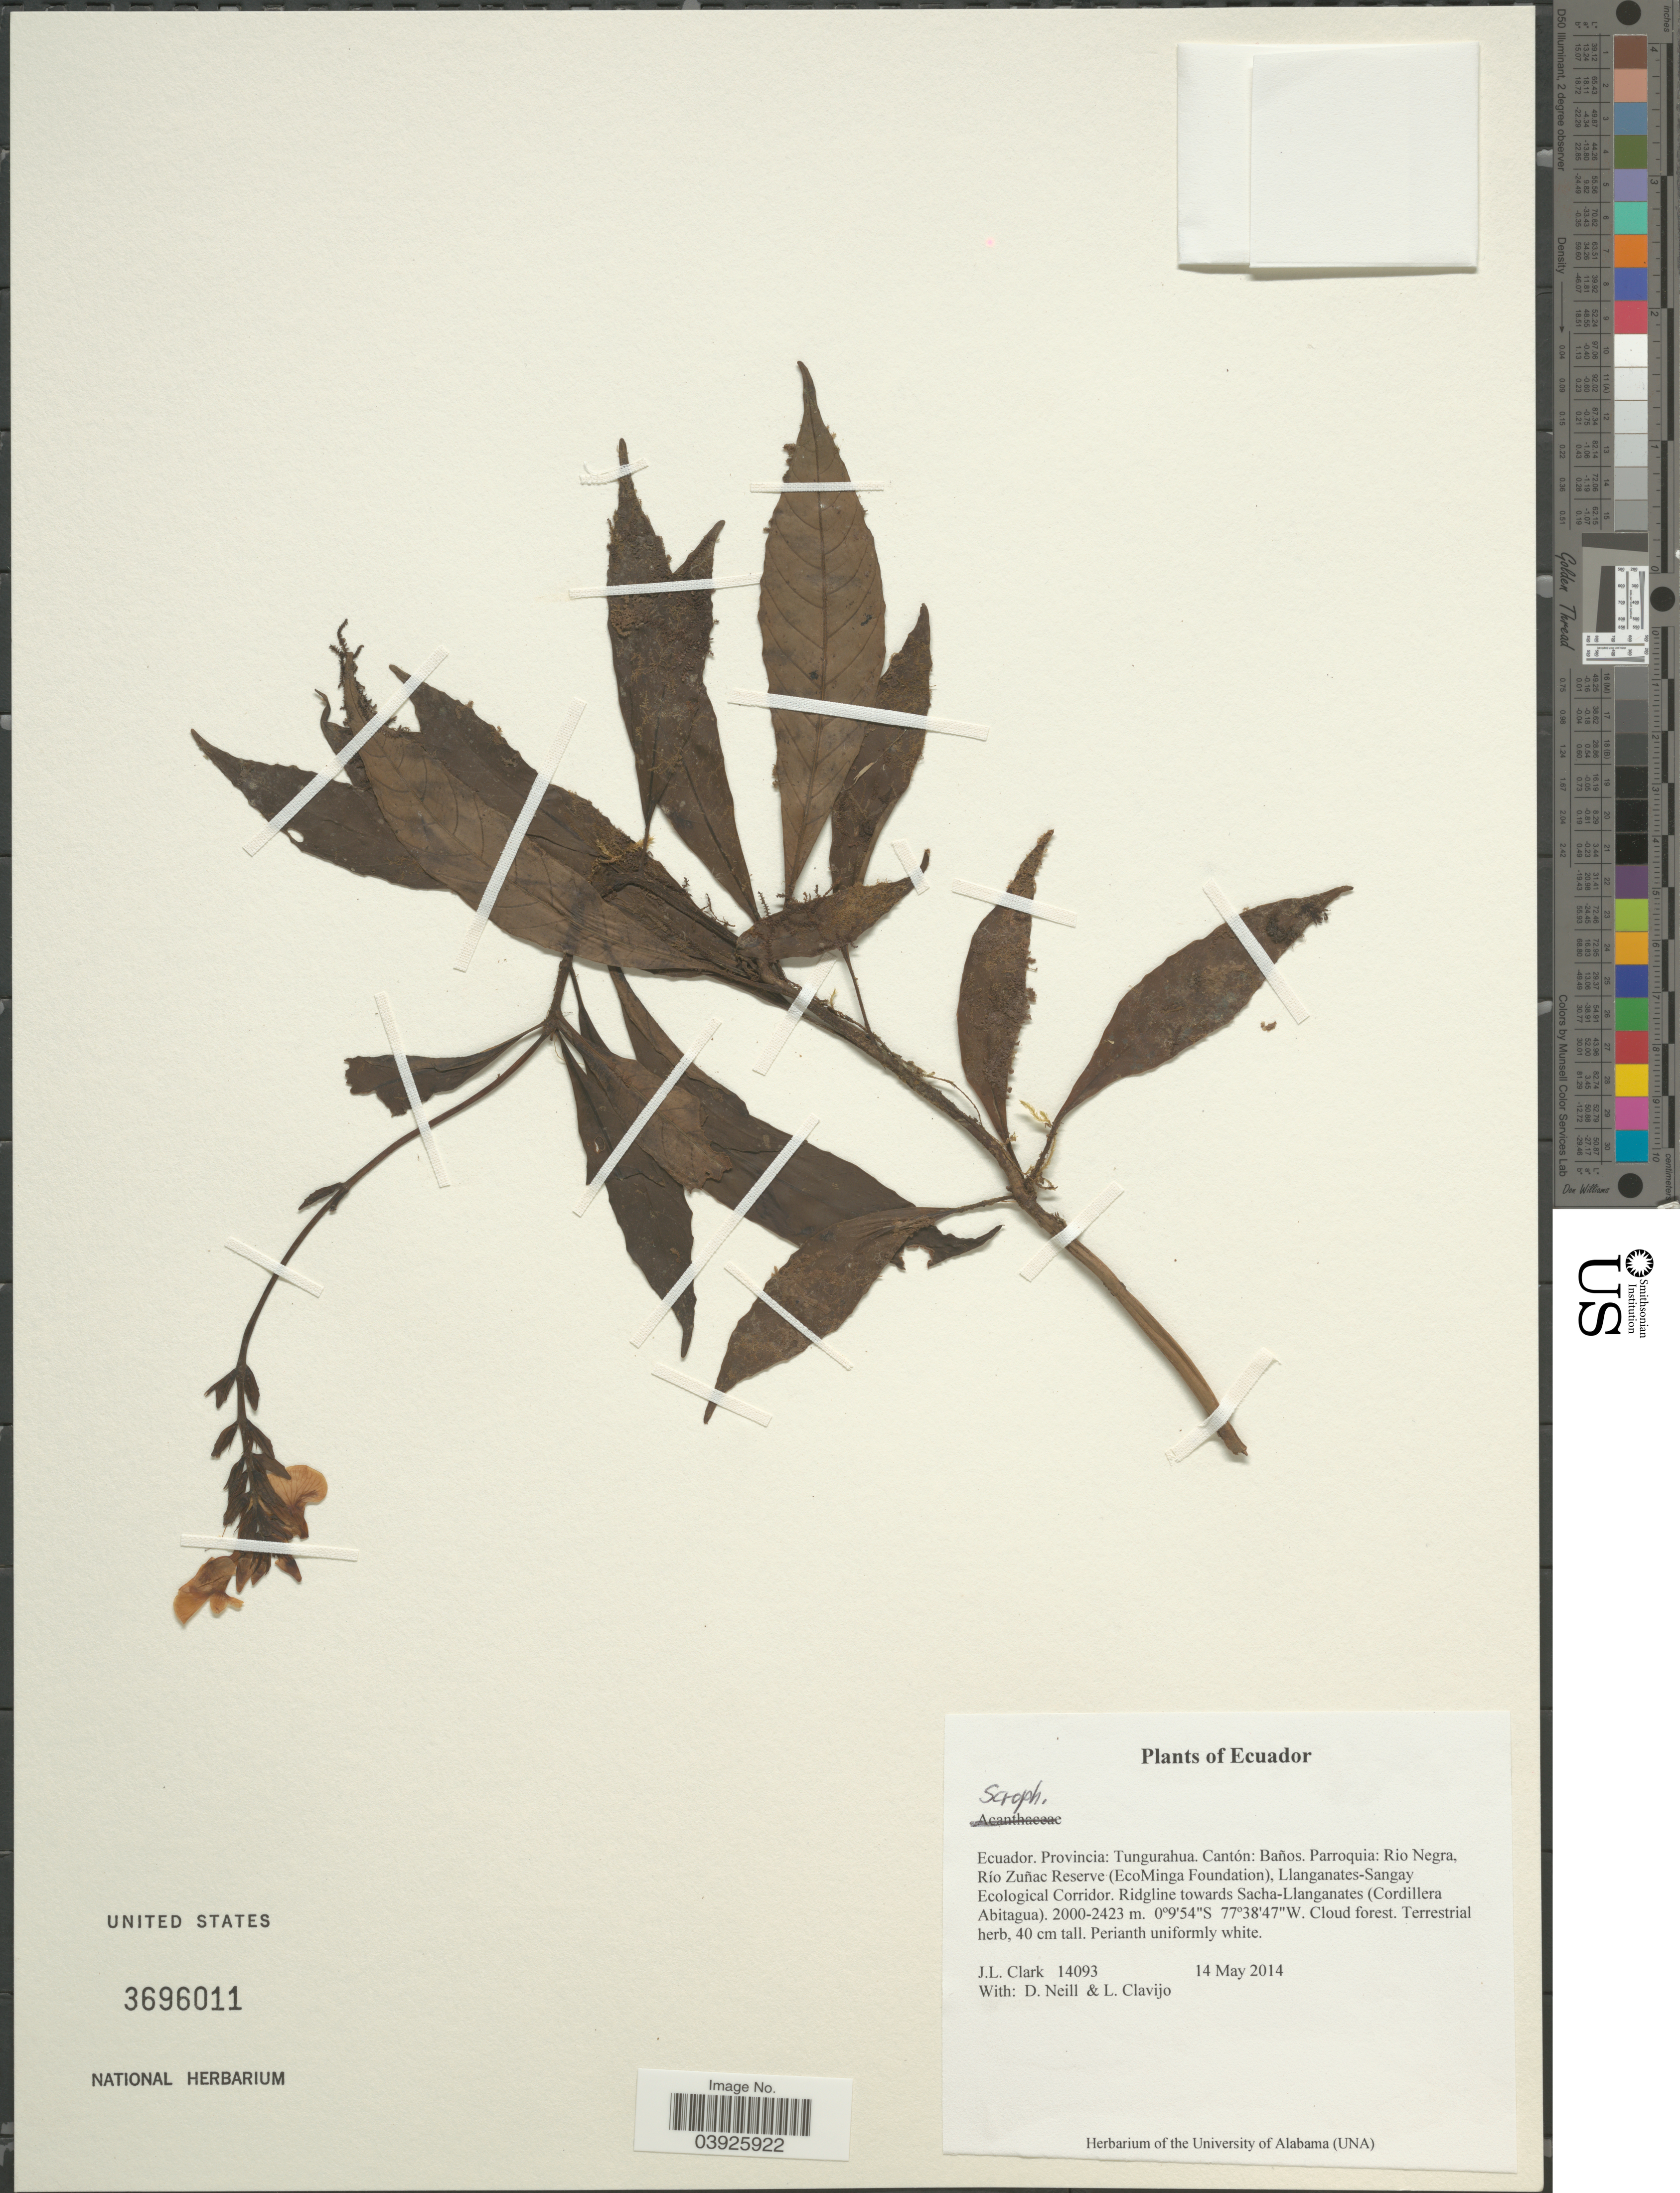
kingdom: Plantae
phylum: Tracheophyta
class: Magnoliopsida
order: Lamiales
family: Scrophulariaceae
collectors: J. L. Clark, D. Neill & L. Clavijo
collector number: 14093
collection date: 2014-05-14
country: Ecuador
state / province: Tungurahua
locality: Cantón: Baños. Parroquia: Rio Negra, Río Zuñac Reserve (EcoMinga Foundation), Llanganates-Sangay Ecological Corridor. Ridgline towards Sacha-Llanganates (Cordillera Abitagua).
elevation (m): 2000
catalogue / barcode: US 3696011